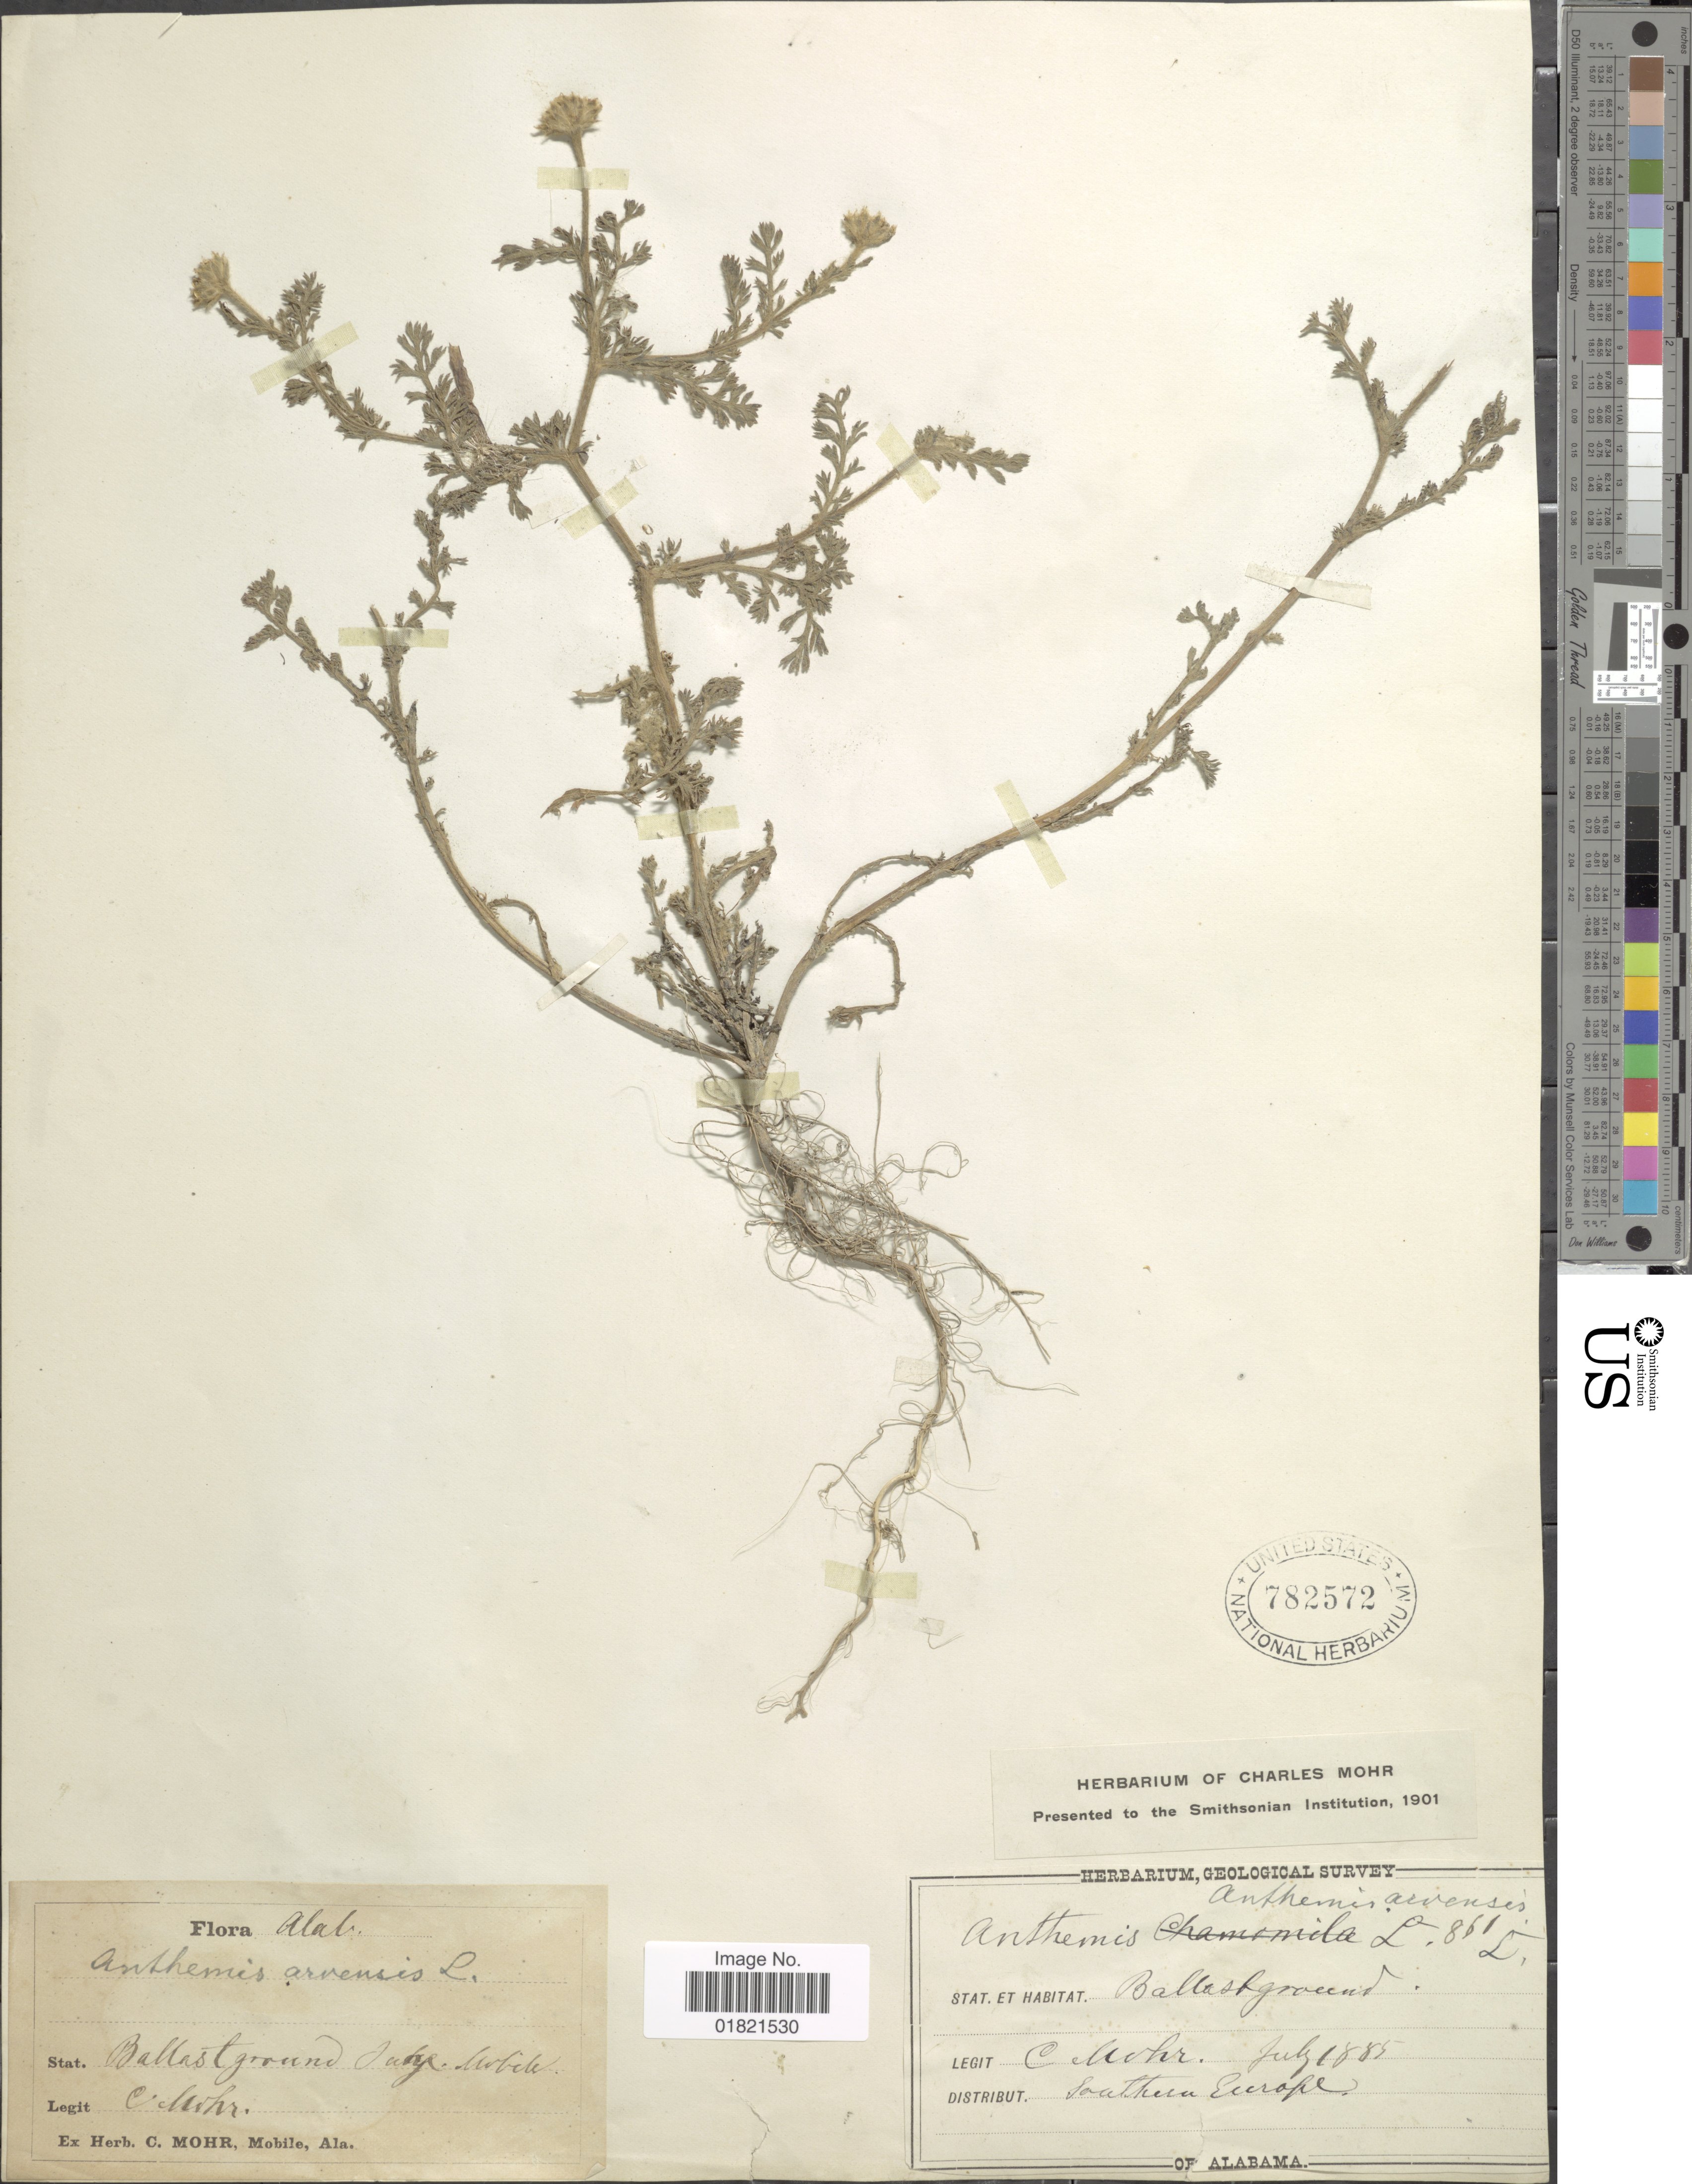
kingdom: Plantae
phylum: Tracheophyta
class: Magnoliopsida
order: Asterales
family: Asteraceae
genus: Anthemis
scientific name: Anthemis arvensis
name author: L.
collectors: C. T. Mohr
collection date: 1885-07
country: United States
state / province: Alabama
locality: Ballast ground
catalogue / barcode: US 782572